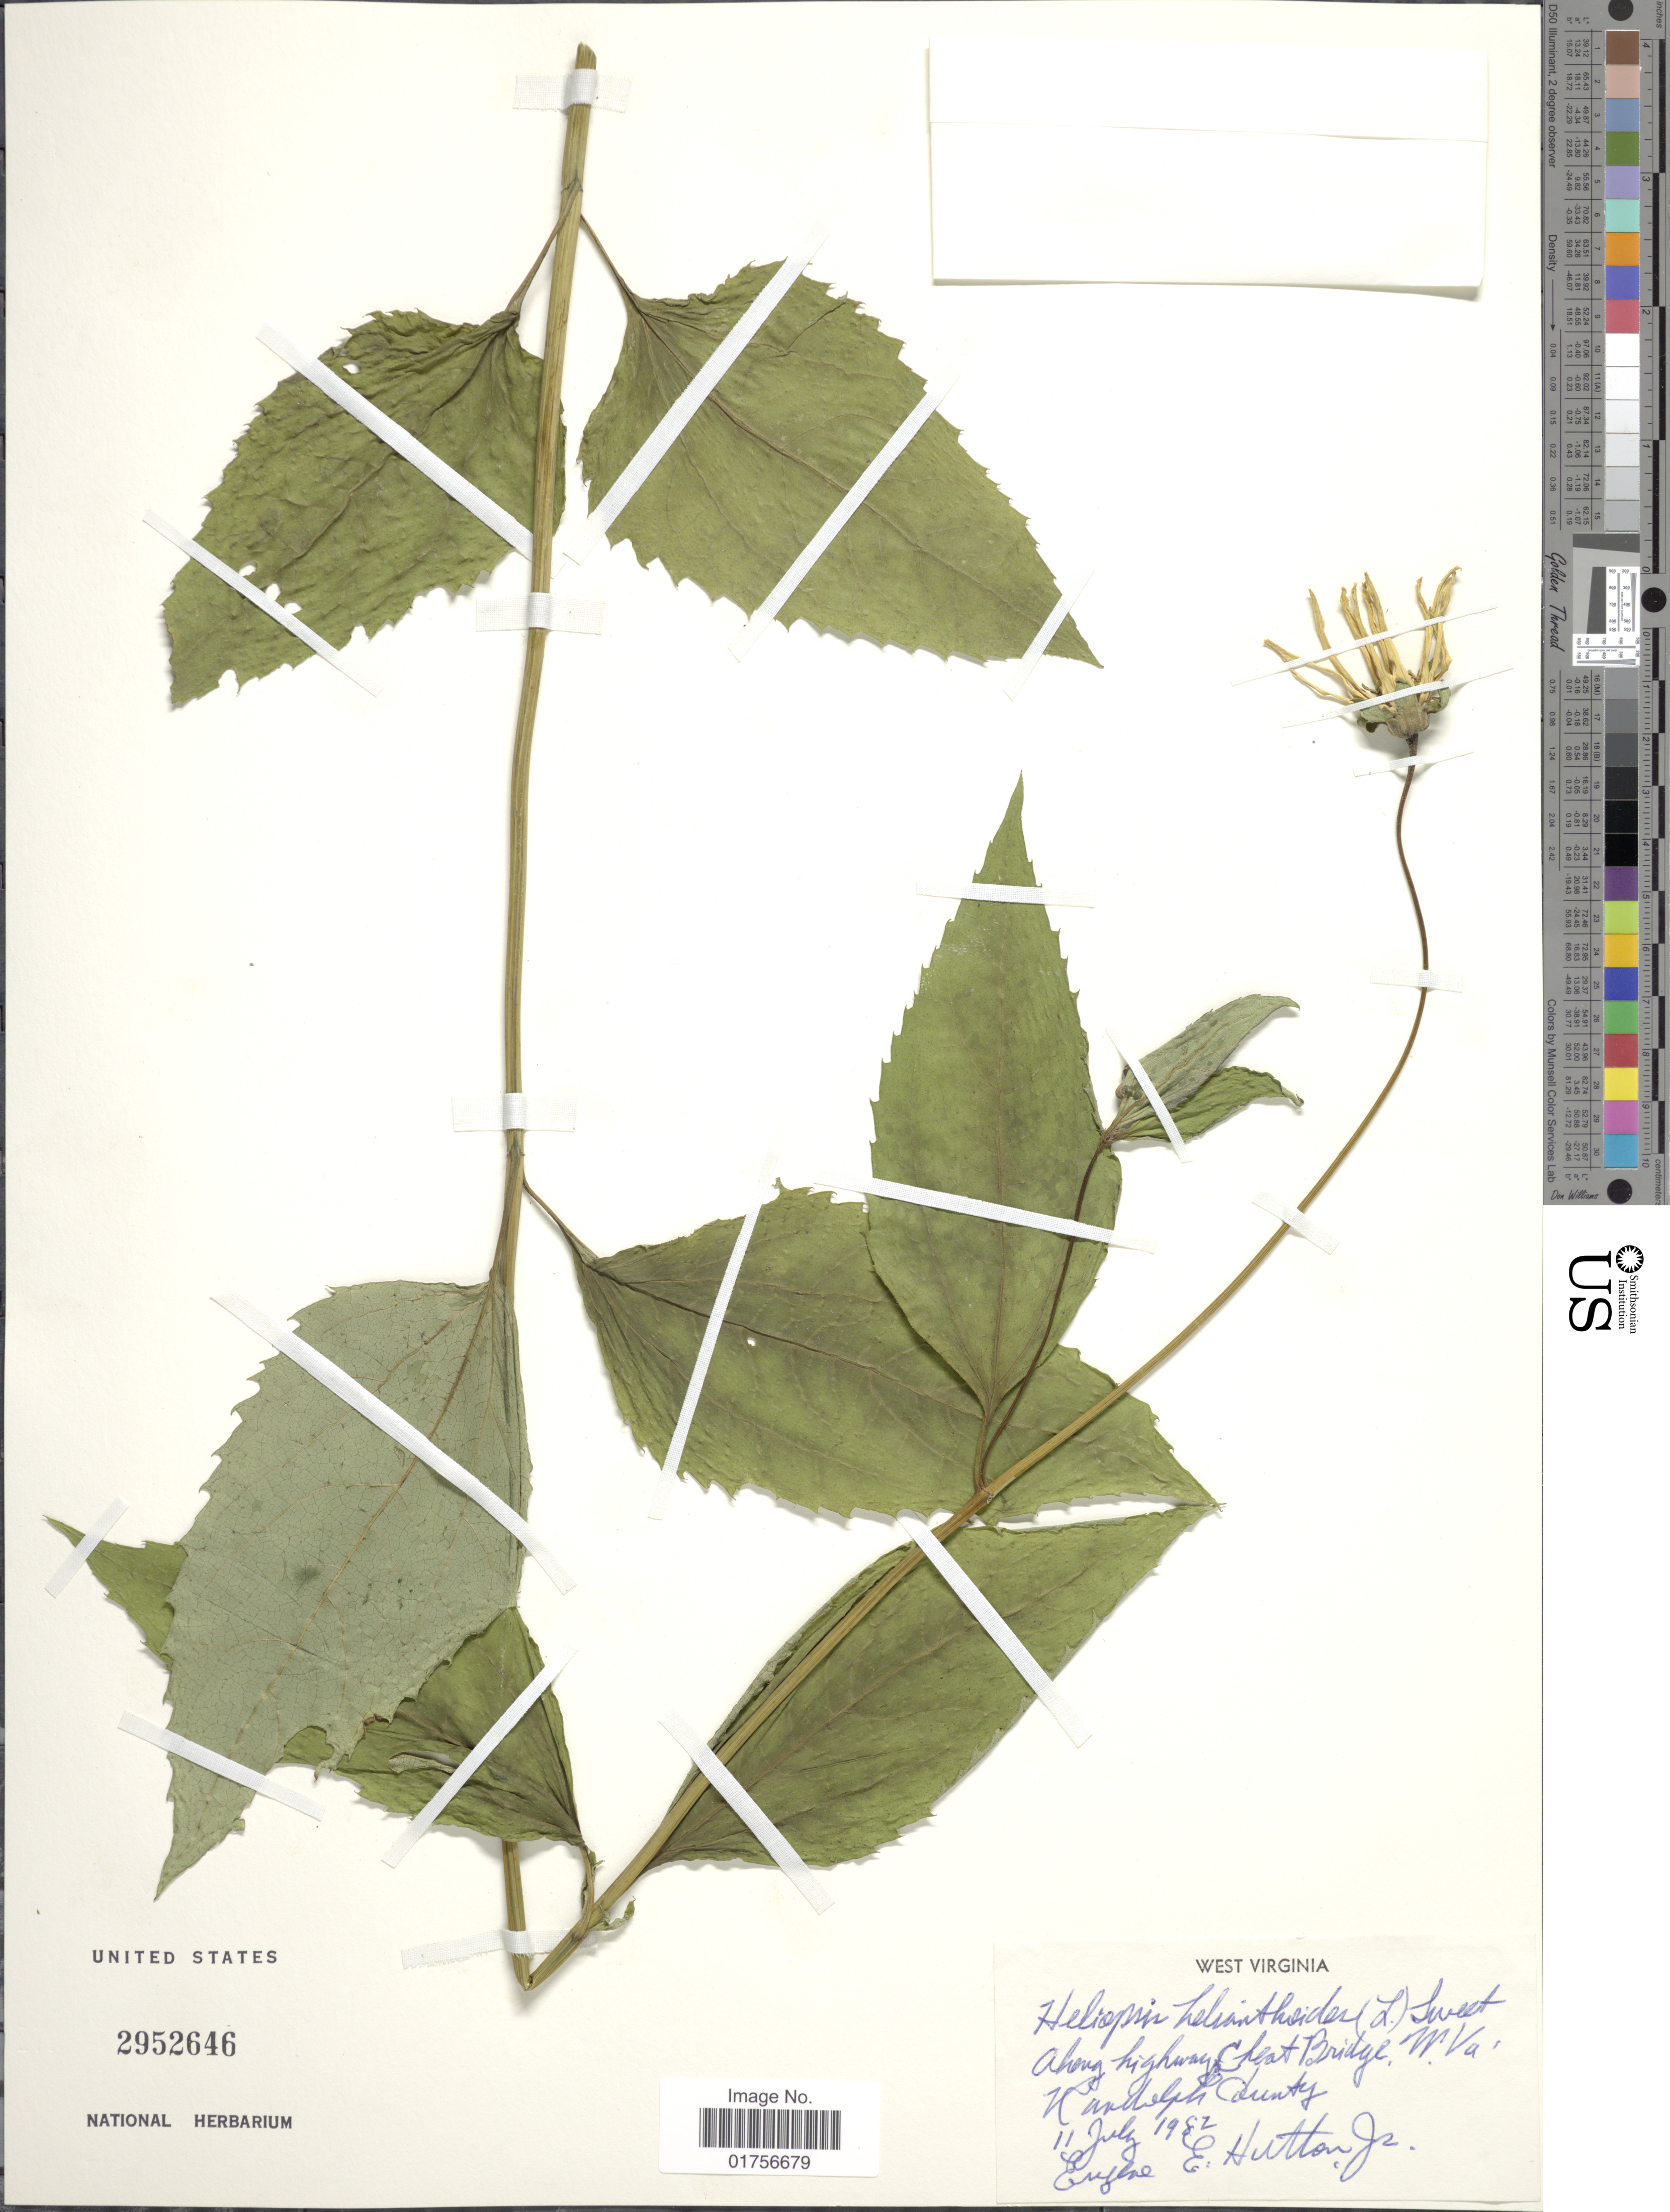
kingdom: Plantae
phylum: Tracheophyta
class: Magnoliopsida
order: Asterales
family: Asteraceae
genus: Heliopsis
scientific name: Heliopsis helianthoides subsp. helianthoides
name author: (L.) Sweet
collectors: E. Hutton Jr.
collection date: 1982-07-11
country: United States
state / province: West Virginia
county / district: Randolph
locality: Along highway, Cheat Bridge, W. Va., Randolph County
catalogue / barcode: US 2952646